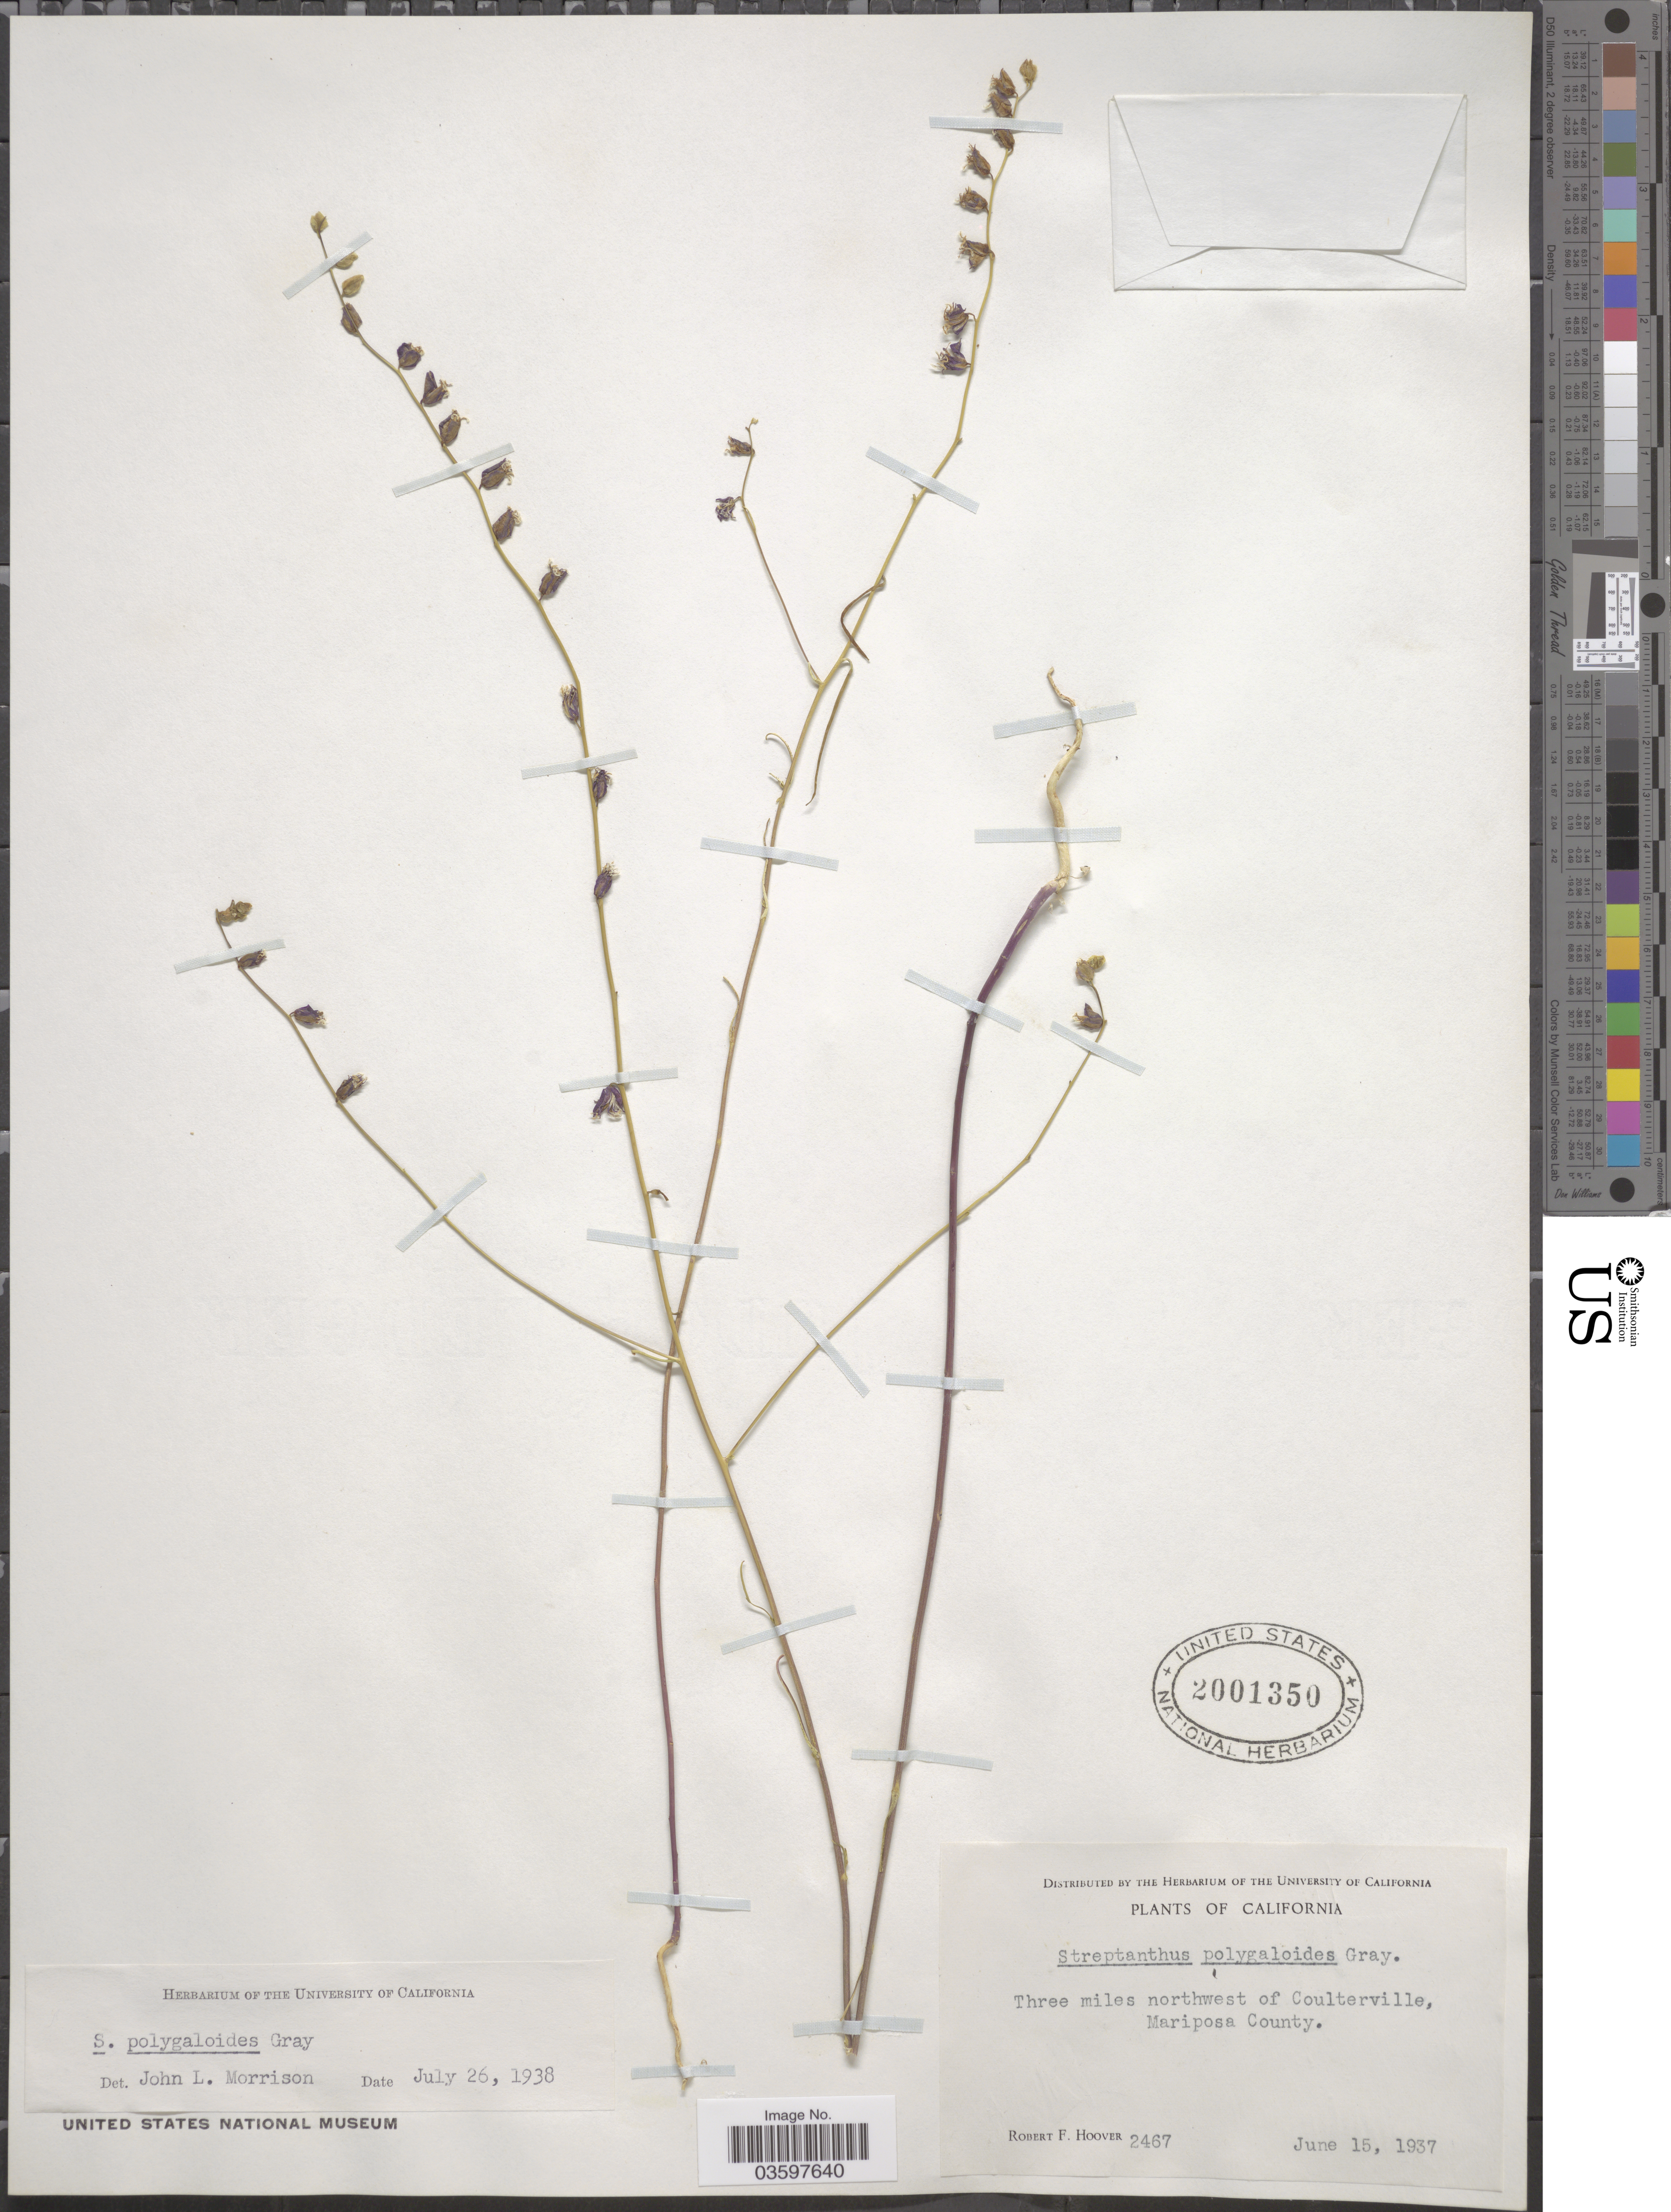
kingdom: Plantae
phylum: Tracheophyta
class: Magnoliopsida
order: Brassicales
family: Brassicaceae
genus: Streptanthus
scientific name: Streptanthus polygaloides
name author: A. Gray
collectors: R. F. Hoover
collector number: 2467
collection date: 1937-06-15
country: United States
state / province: California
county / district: Mariposa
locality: Three miles northwest of Coulterville, Mariposa County.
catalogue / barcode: US 2001350